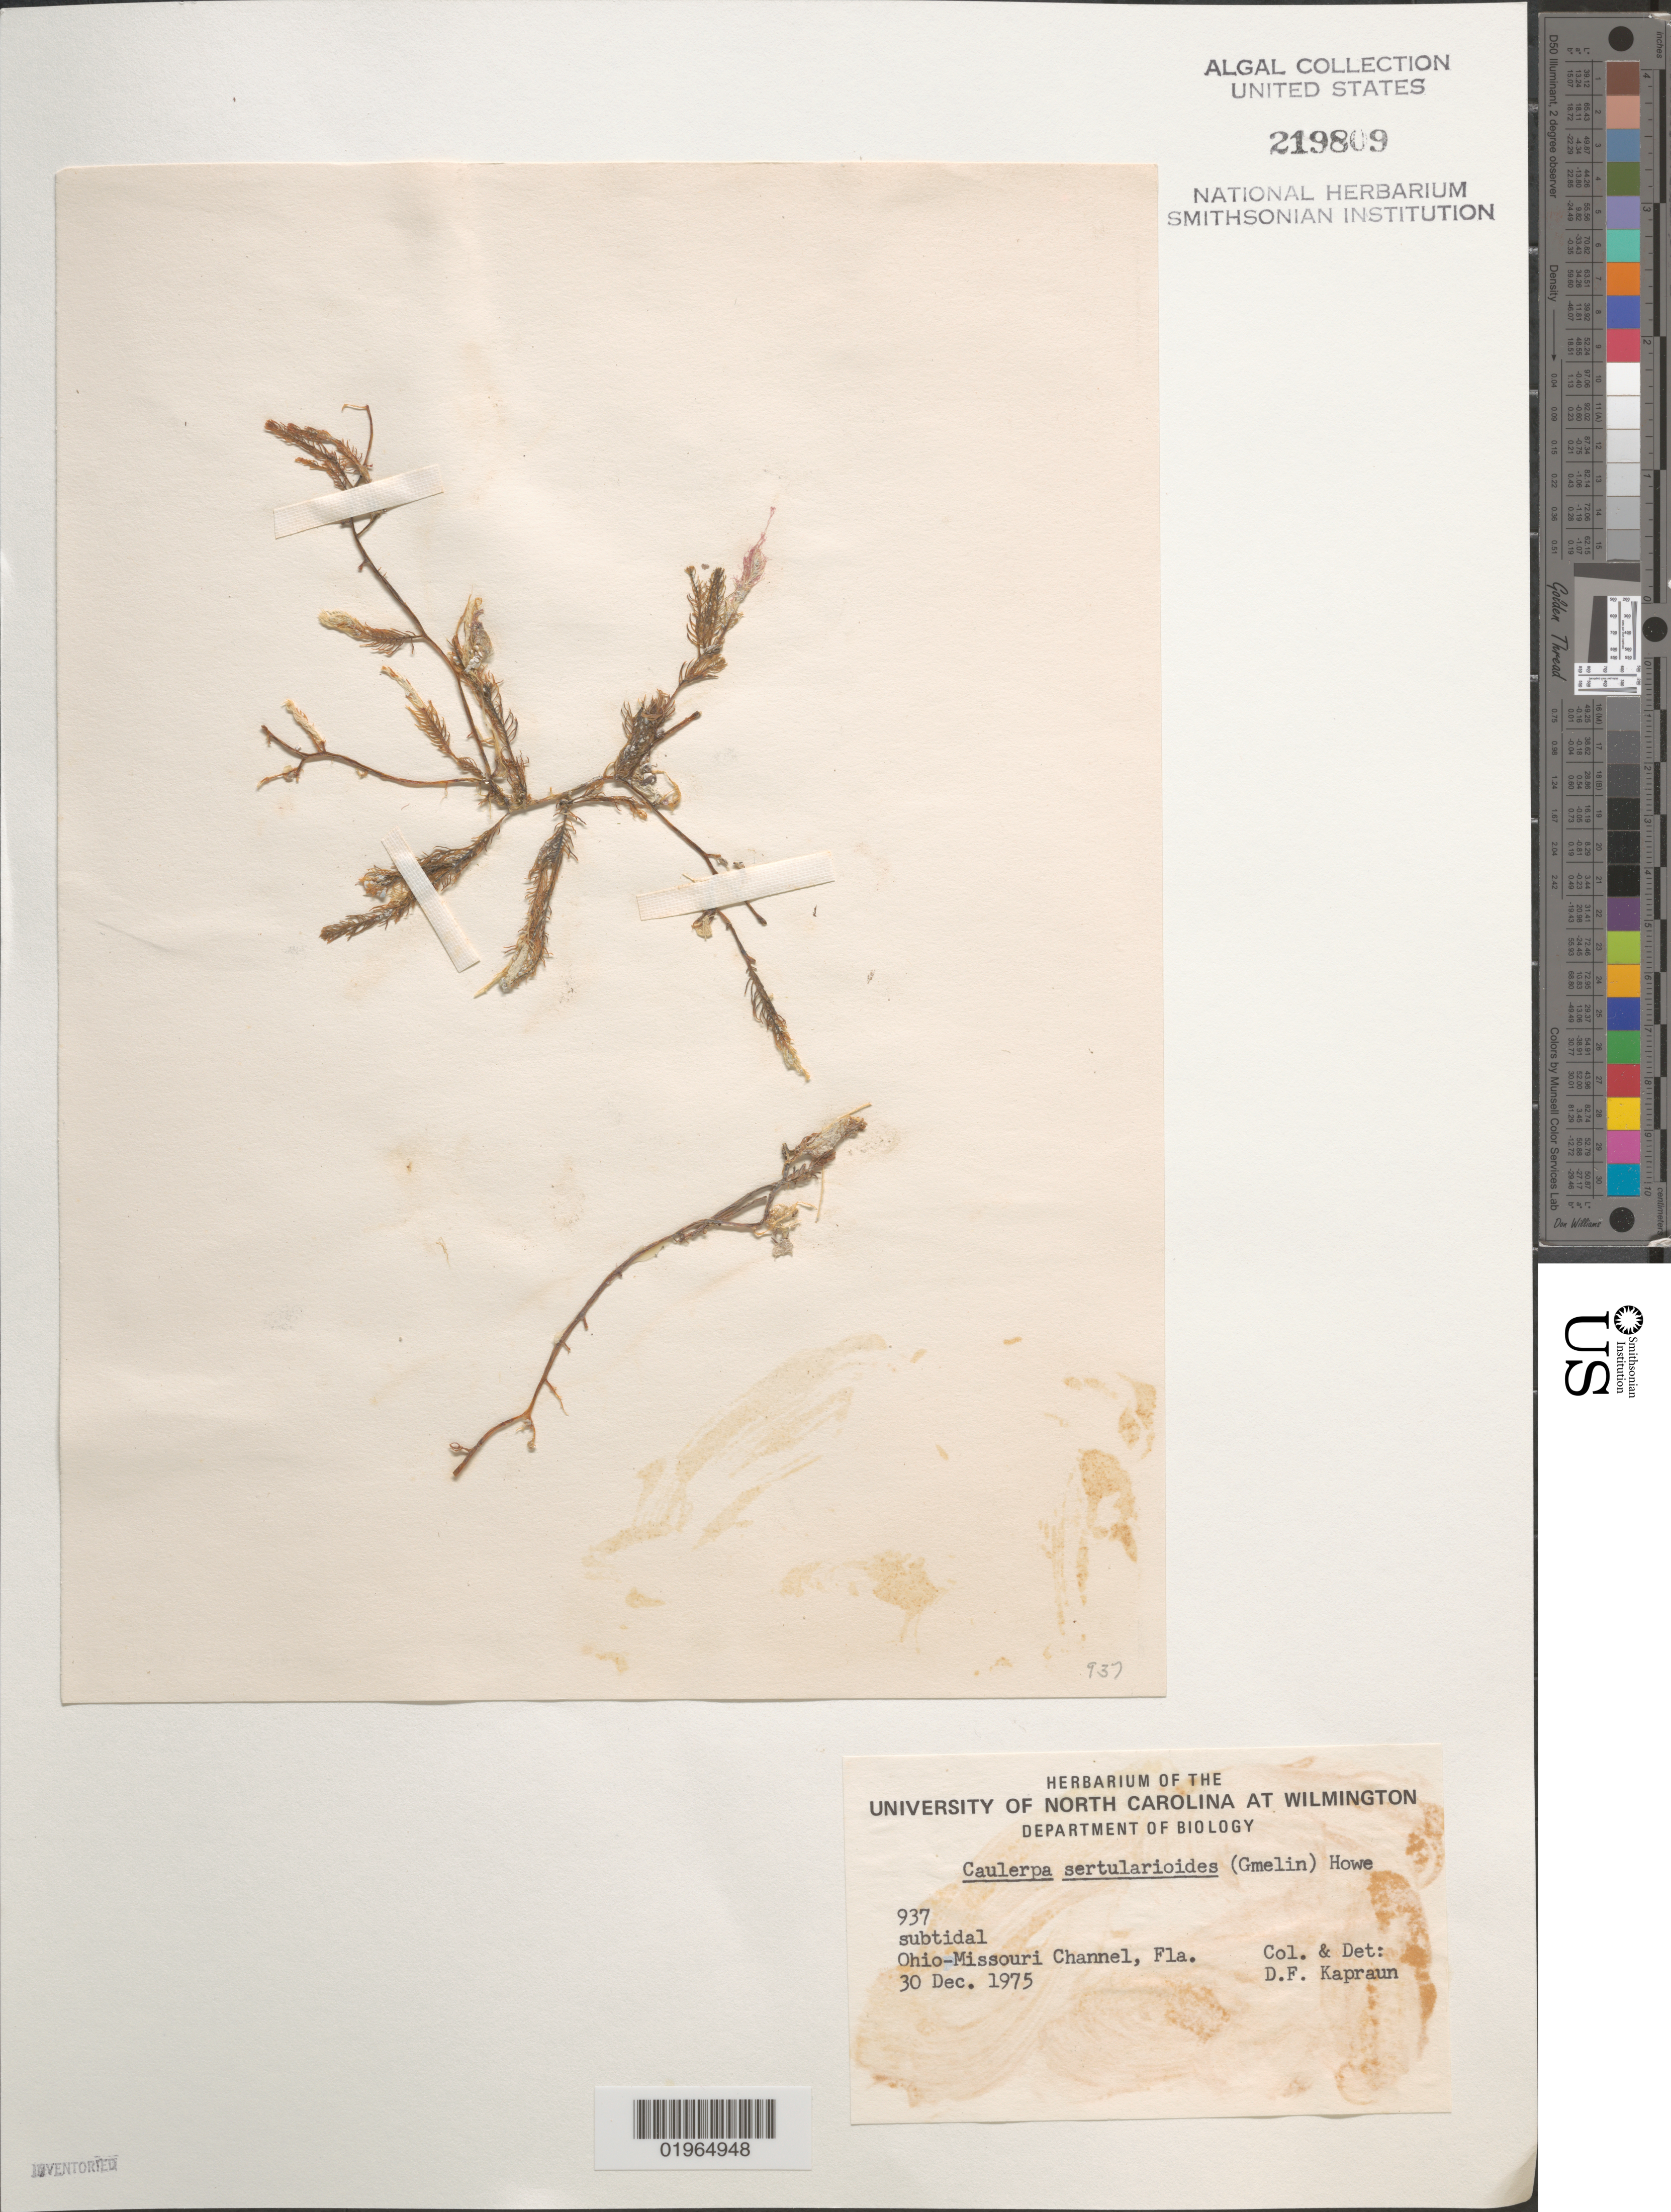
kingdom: Plantae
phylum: Chlorophyta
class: Ulvophyceae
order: Bryopsidales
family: Caulerpaceae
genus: Caulerpa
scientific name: Caulerpa sertularioides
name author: (S.G. Gmel.) M. Howe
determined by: Kapraun, D. F.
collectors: D. F. Kapraun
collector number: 937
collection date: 1975-12-30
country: United States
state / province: Florida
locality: Ohio-Missouri Channel, subtidal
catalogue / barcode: US 219809